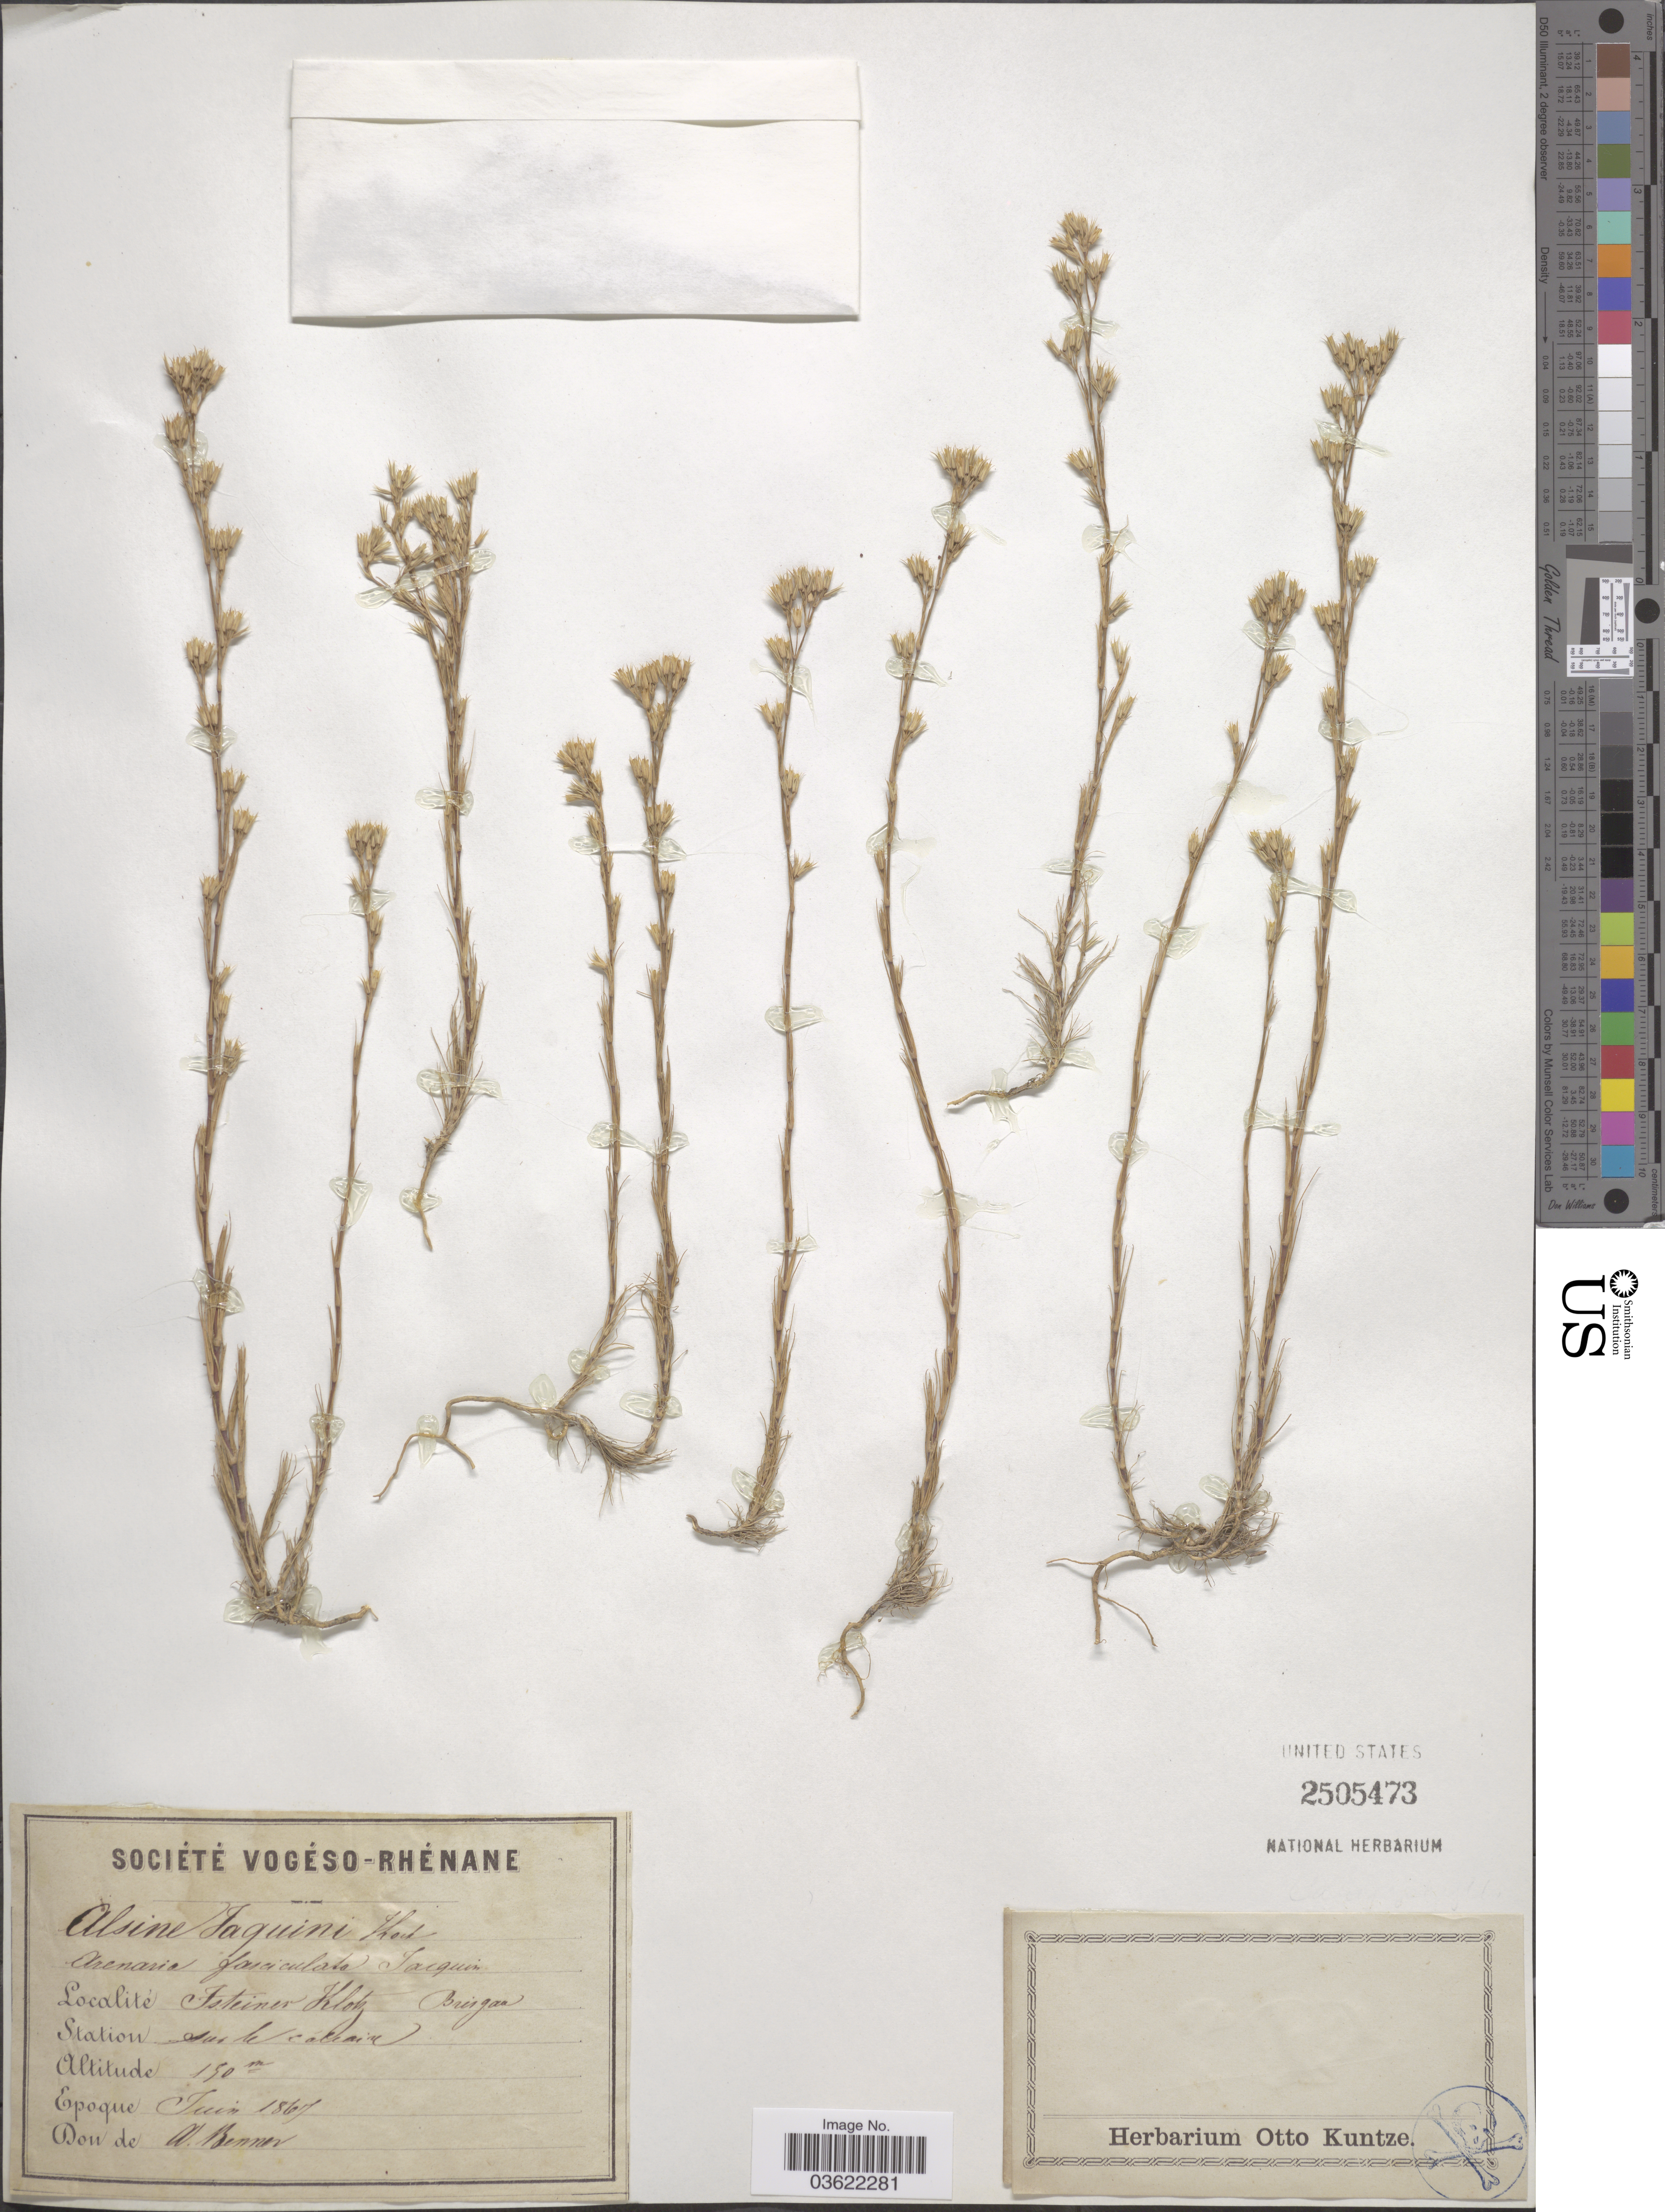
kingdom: Plantae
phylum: Tracheophyta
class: Magnoliopsida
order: Caryophyllales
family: Caryophyllaceae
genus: Arenaria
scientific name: Arenaria fasciculata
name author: L.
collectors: ex herb. Otto Kuntze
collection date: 1867-06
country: Germany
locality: Isteiner Klotz Buigan [interpreted].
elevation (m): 150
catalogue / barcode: US 2505473